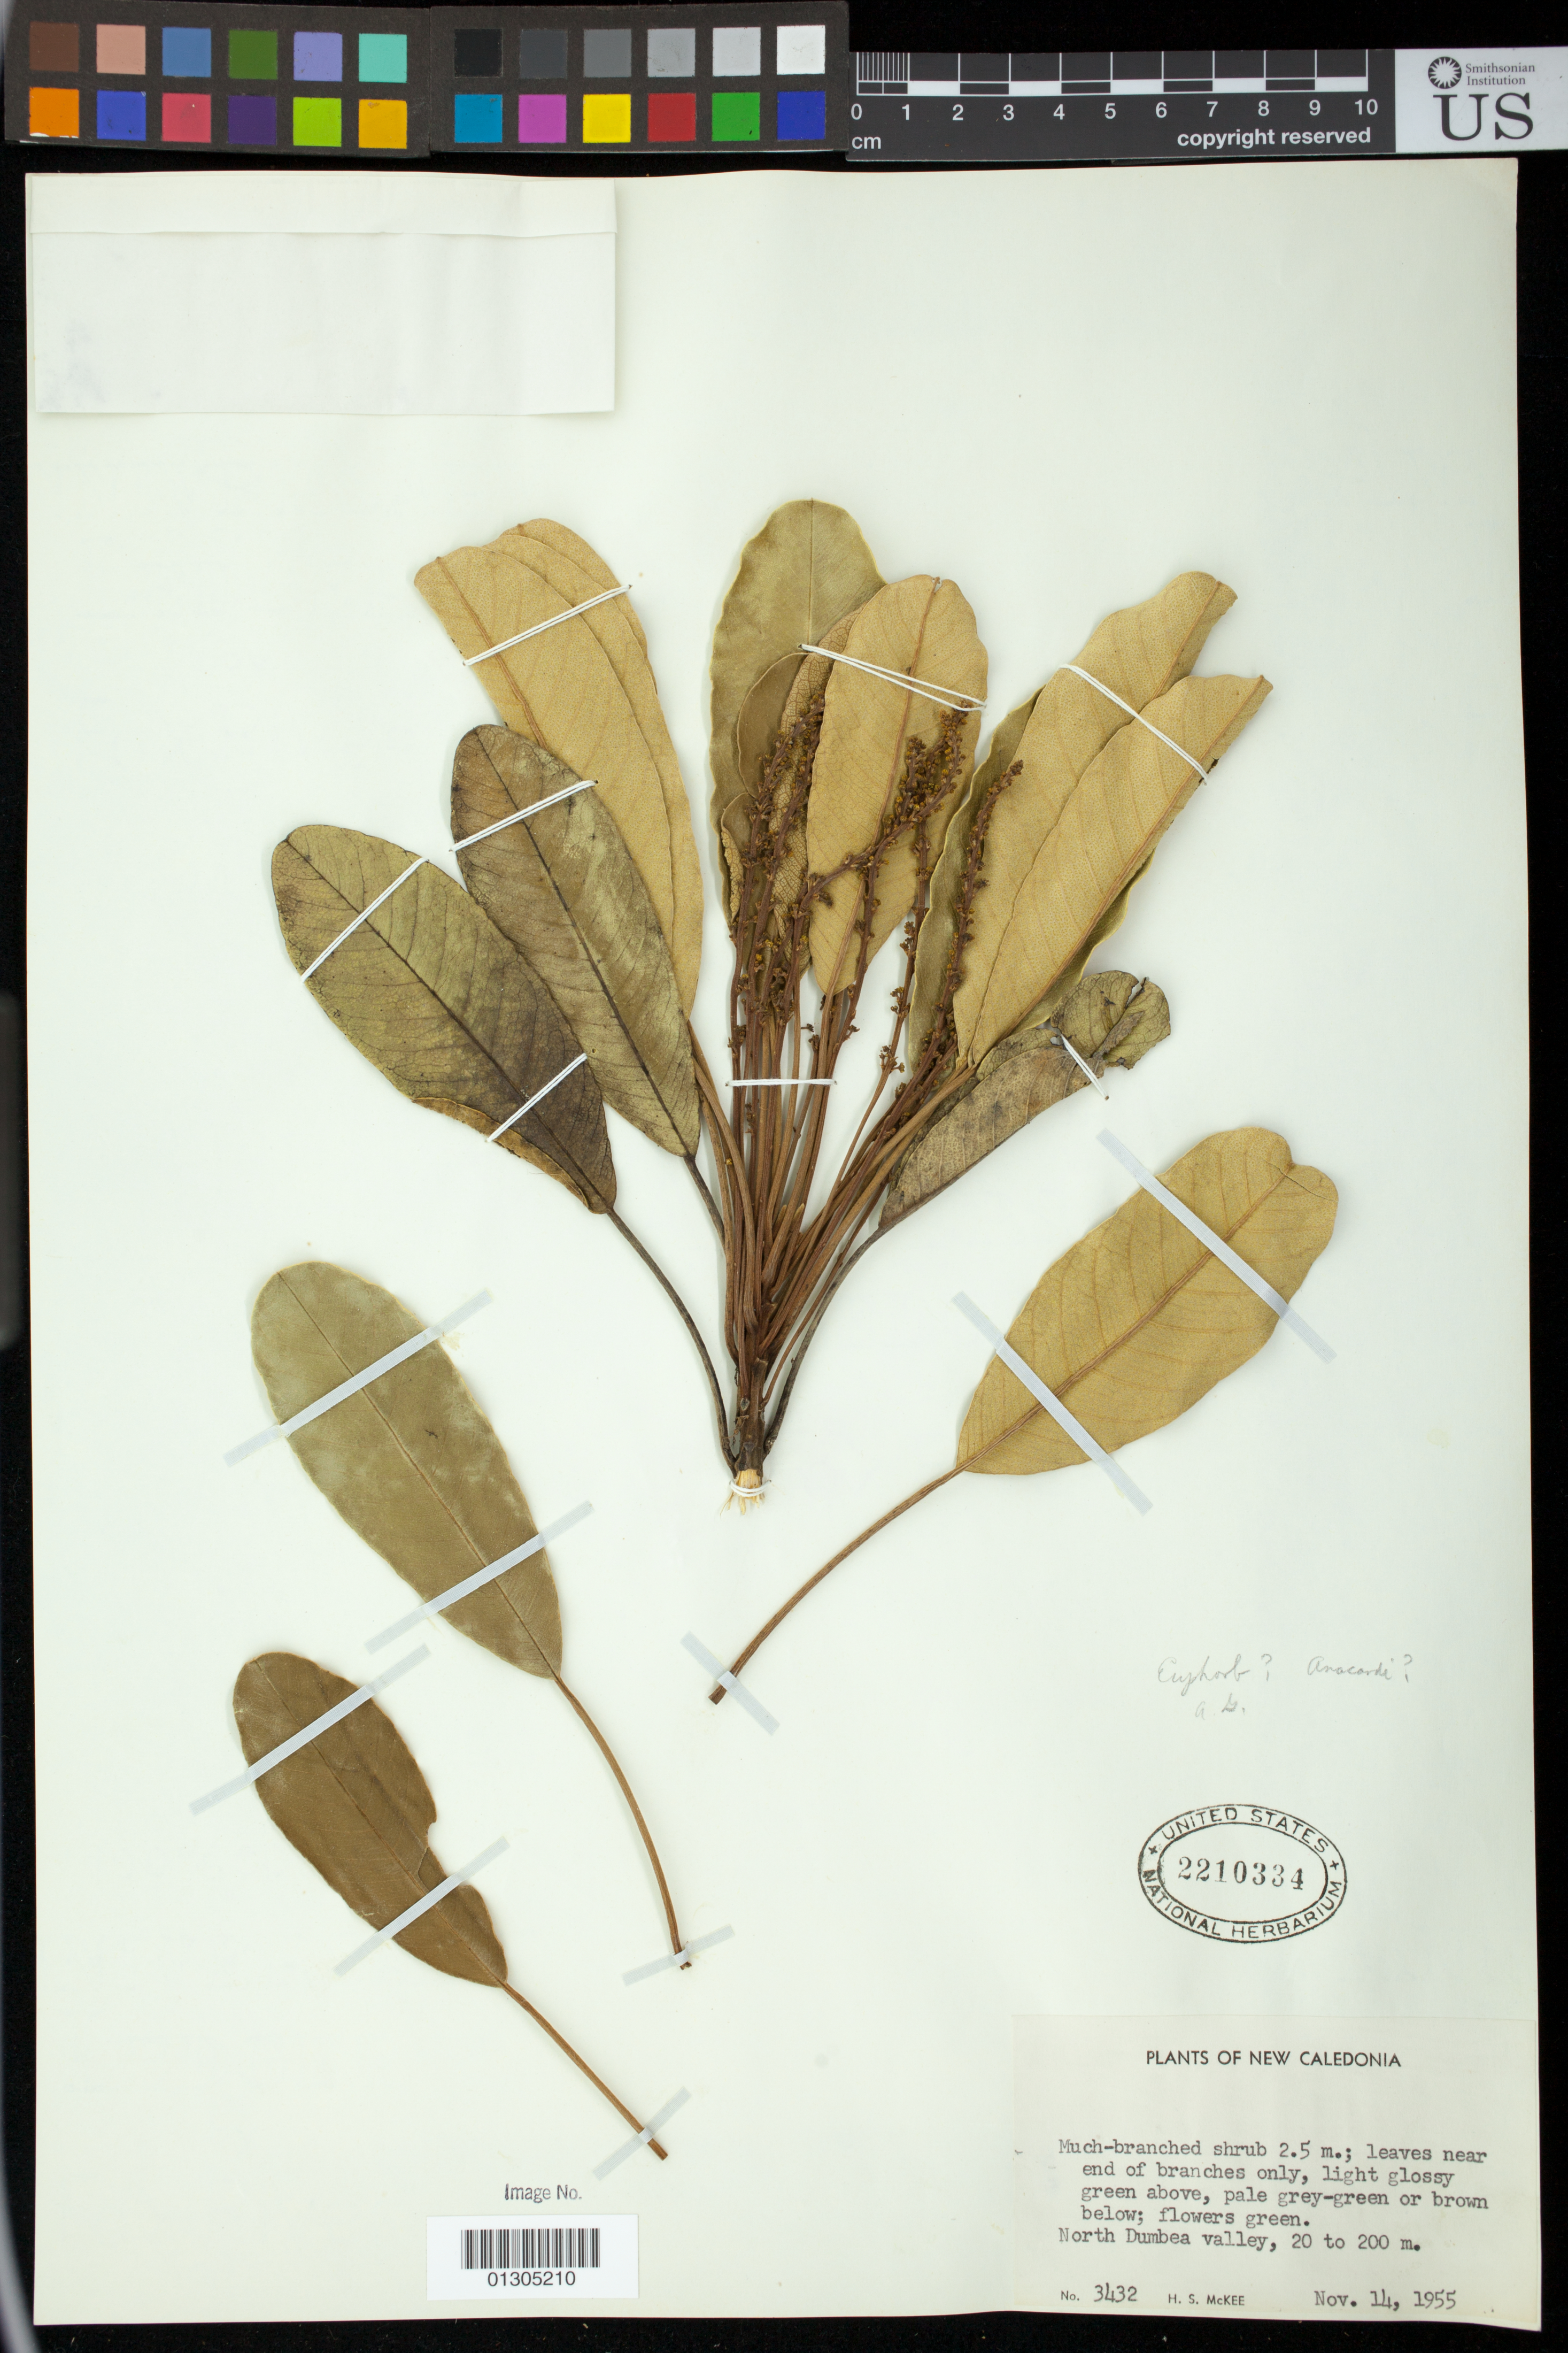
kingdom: Plantae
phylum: Tracheophyta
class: Magnoliopsida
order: Malpighiales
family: Euphorbiaceae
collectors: H. S. McKee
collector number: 3432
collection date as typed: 14 Nov 1955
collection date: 1955-11-14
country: New Caledonia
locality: North Dumbea valley.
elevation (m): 20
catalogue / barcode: US 2210334